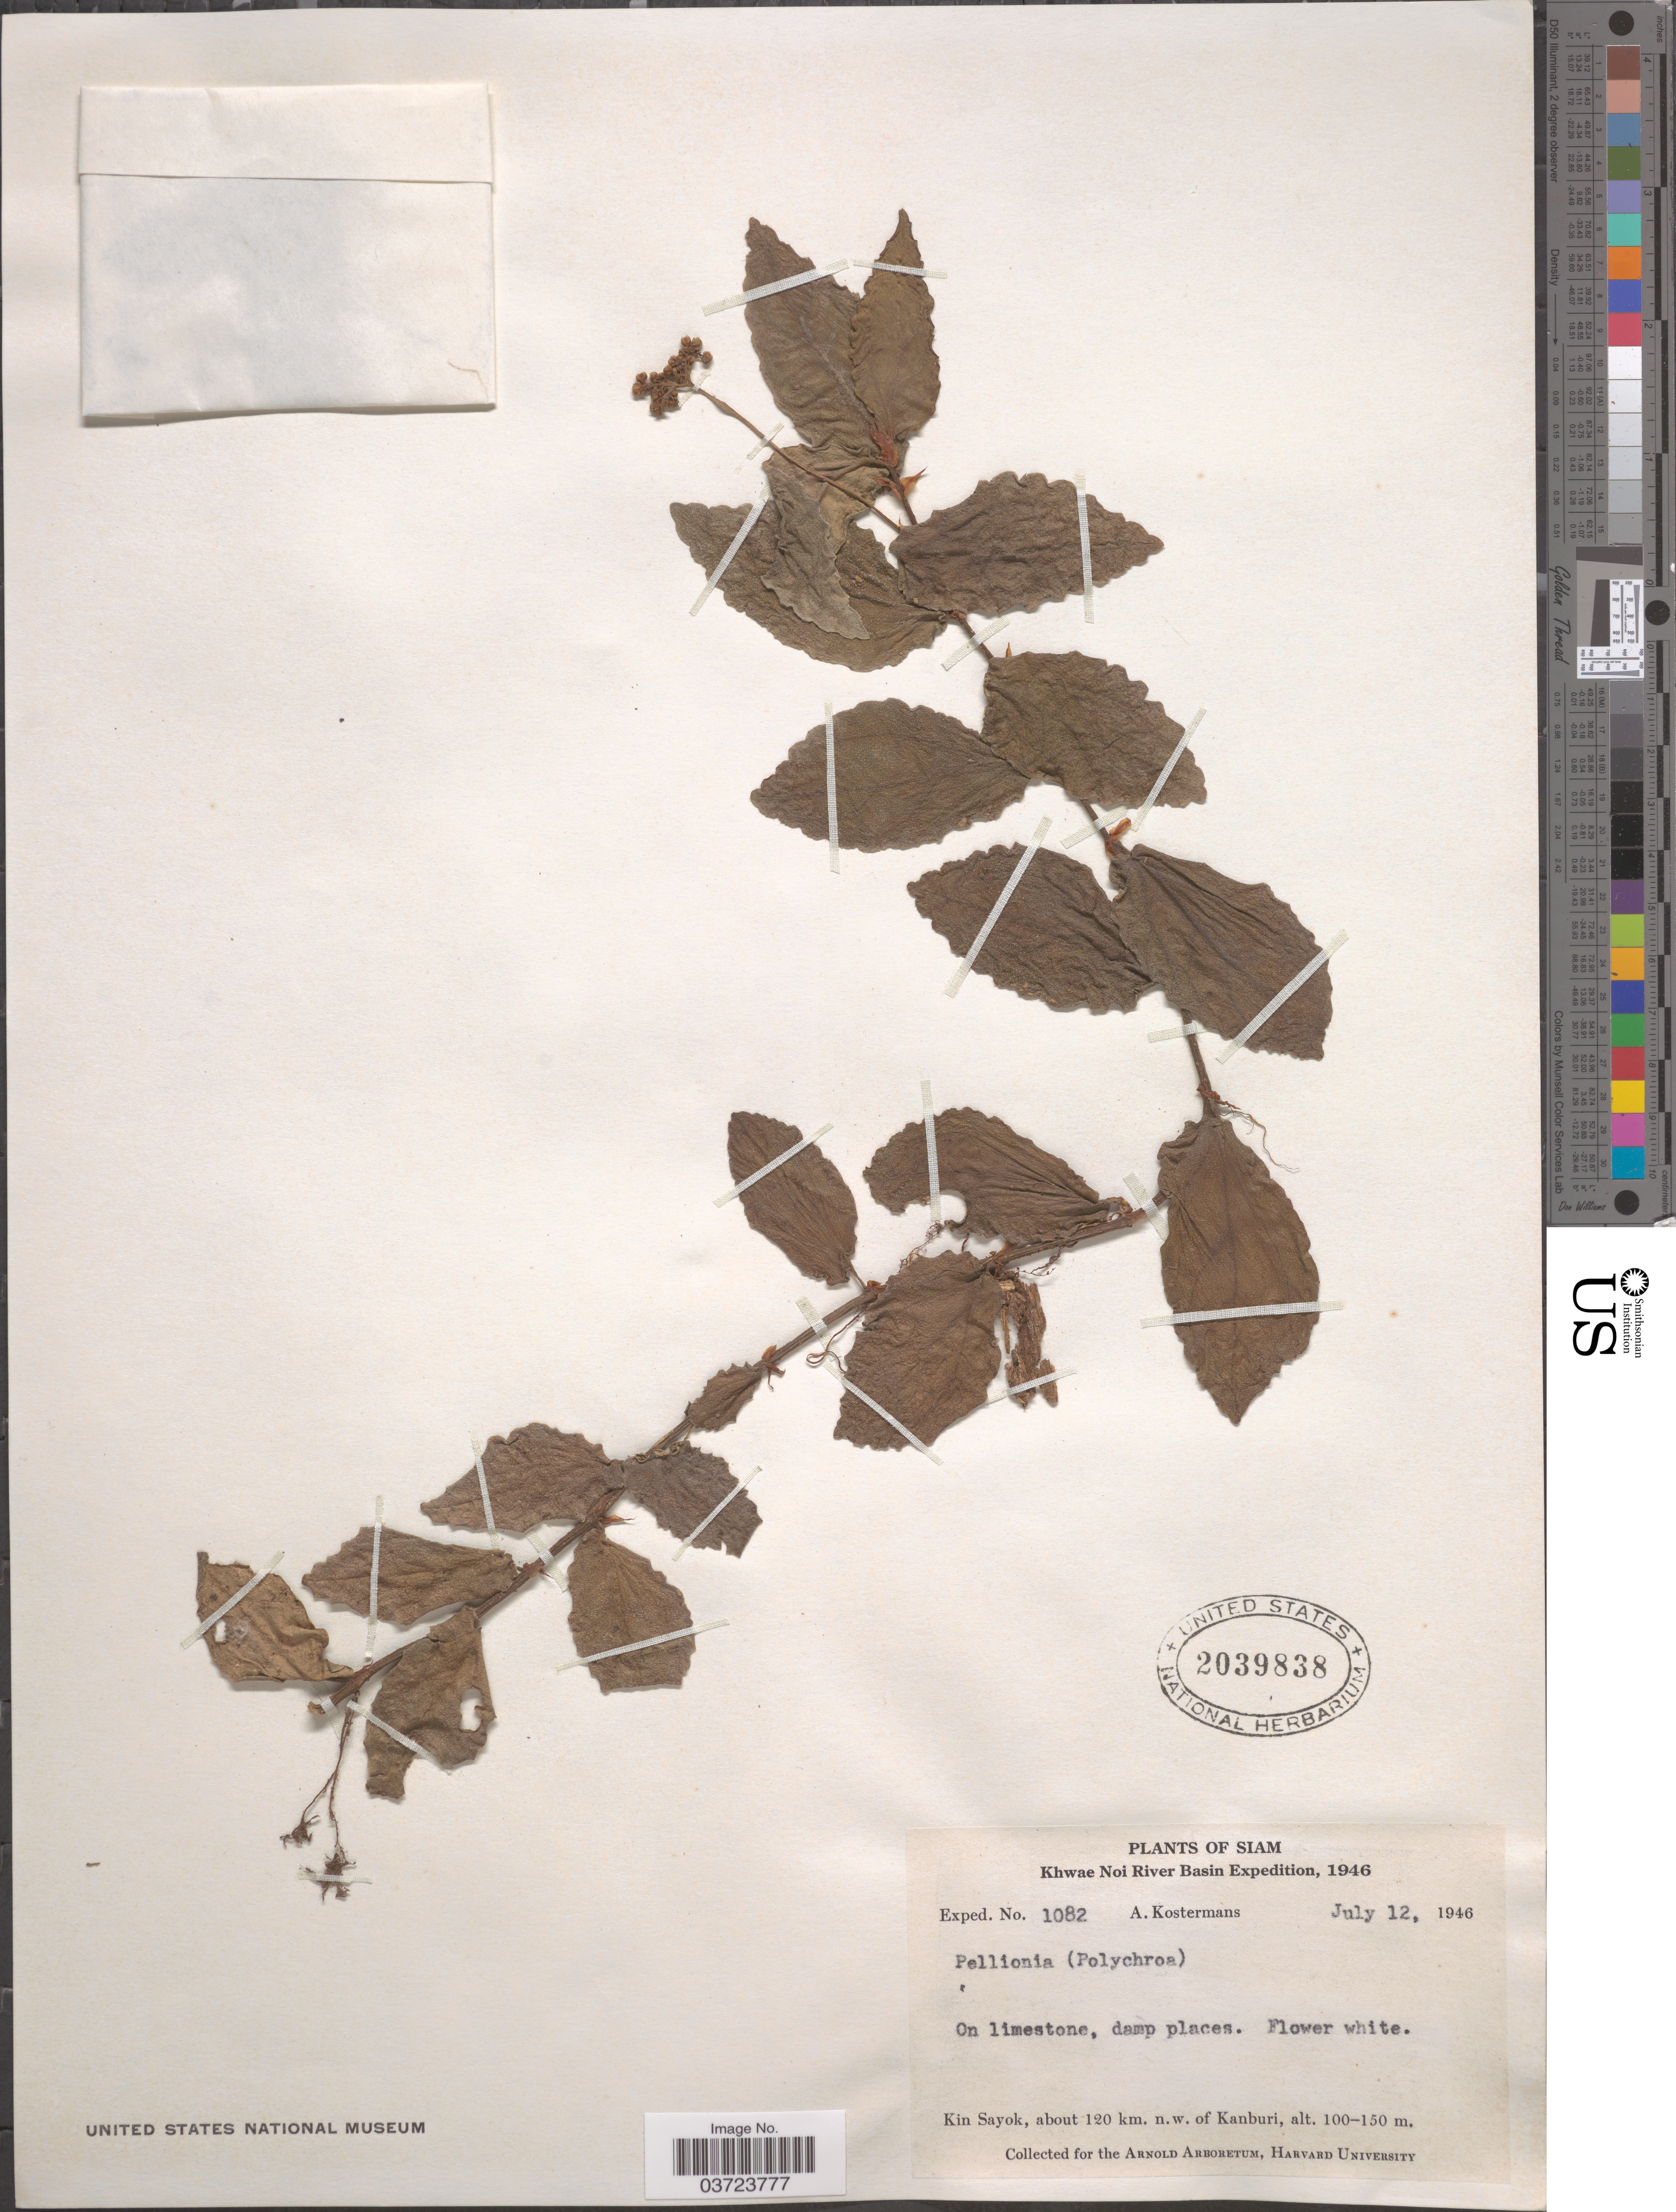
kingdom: Plantae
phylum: Tracheophyta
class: Magnoliopsida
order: Rosales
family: Urticaceae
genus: Pellionia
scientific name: Pellionia sp.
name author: Gaudich.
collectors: A. J. G. Kostermans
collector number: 1082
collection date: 1946-07-12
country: Thailand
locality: Siam. Khwae Noi River Basin [unsure placement] Kin Sayok, about 120 km. n.w. of Kanburi.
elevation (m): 100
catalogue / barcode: US 2039838